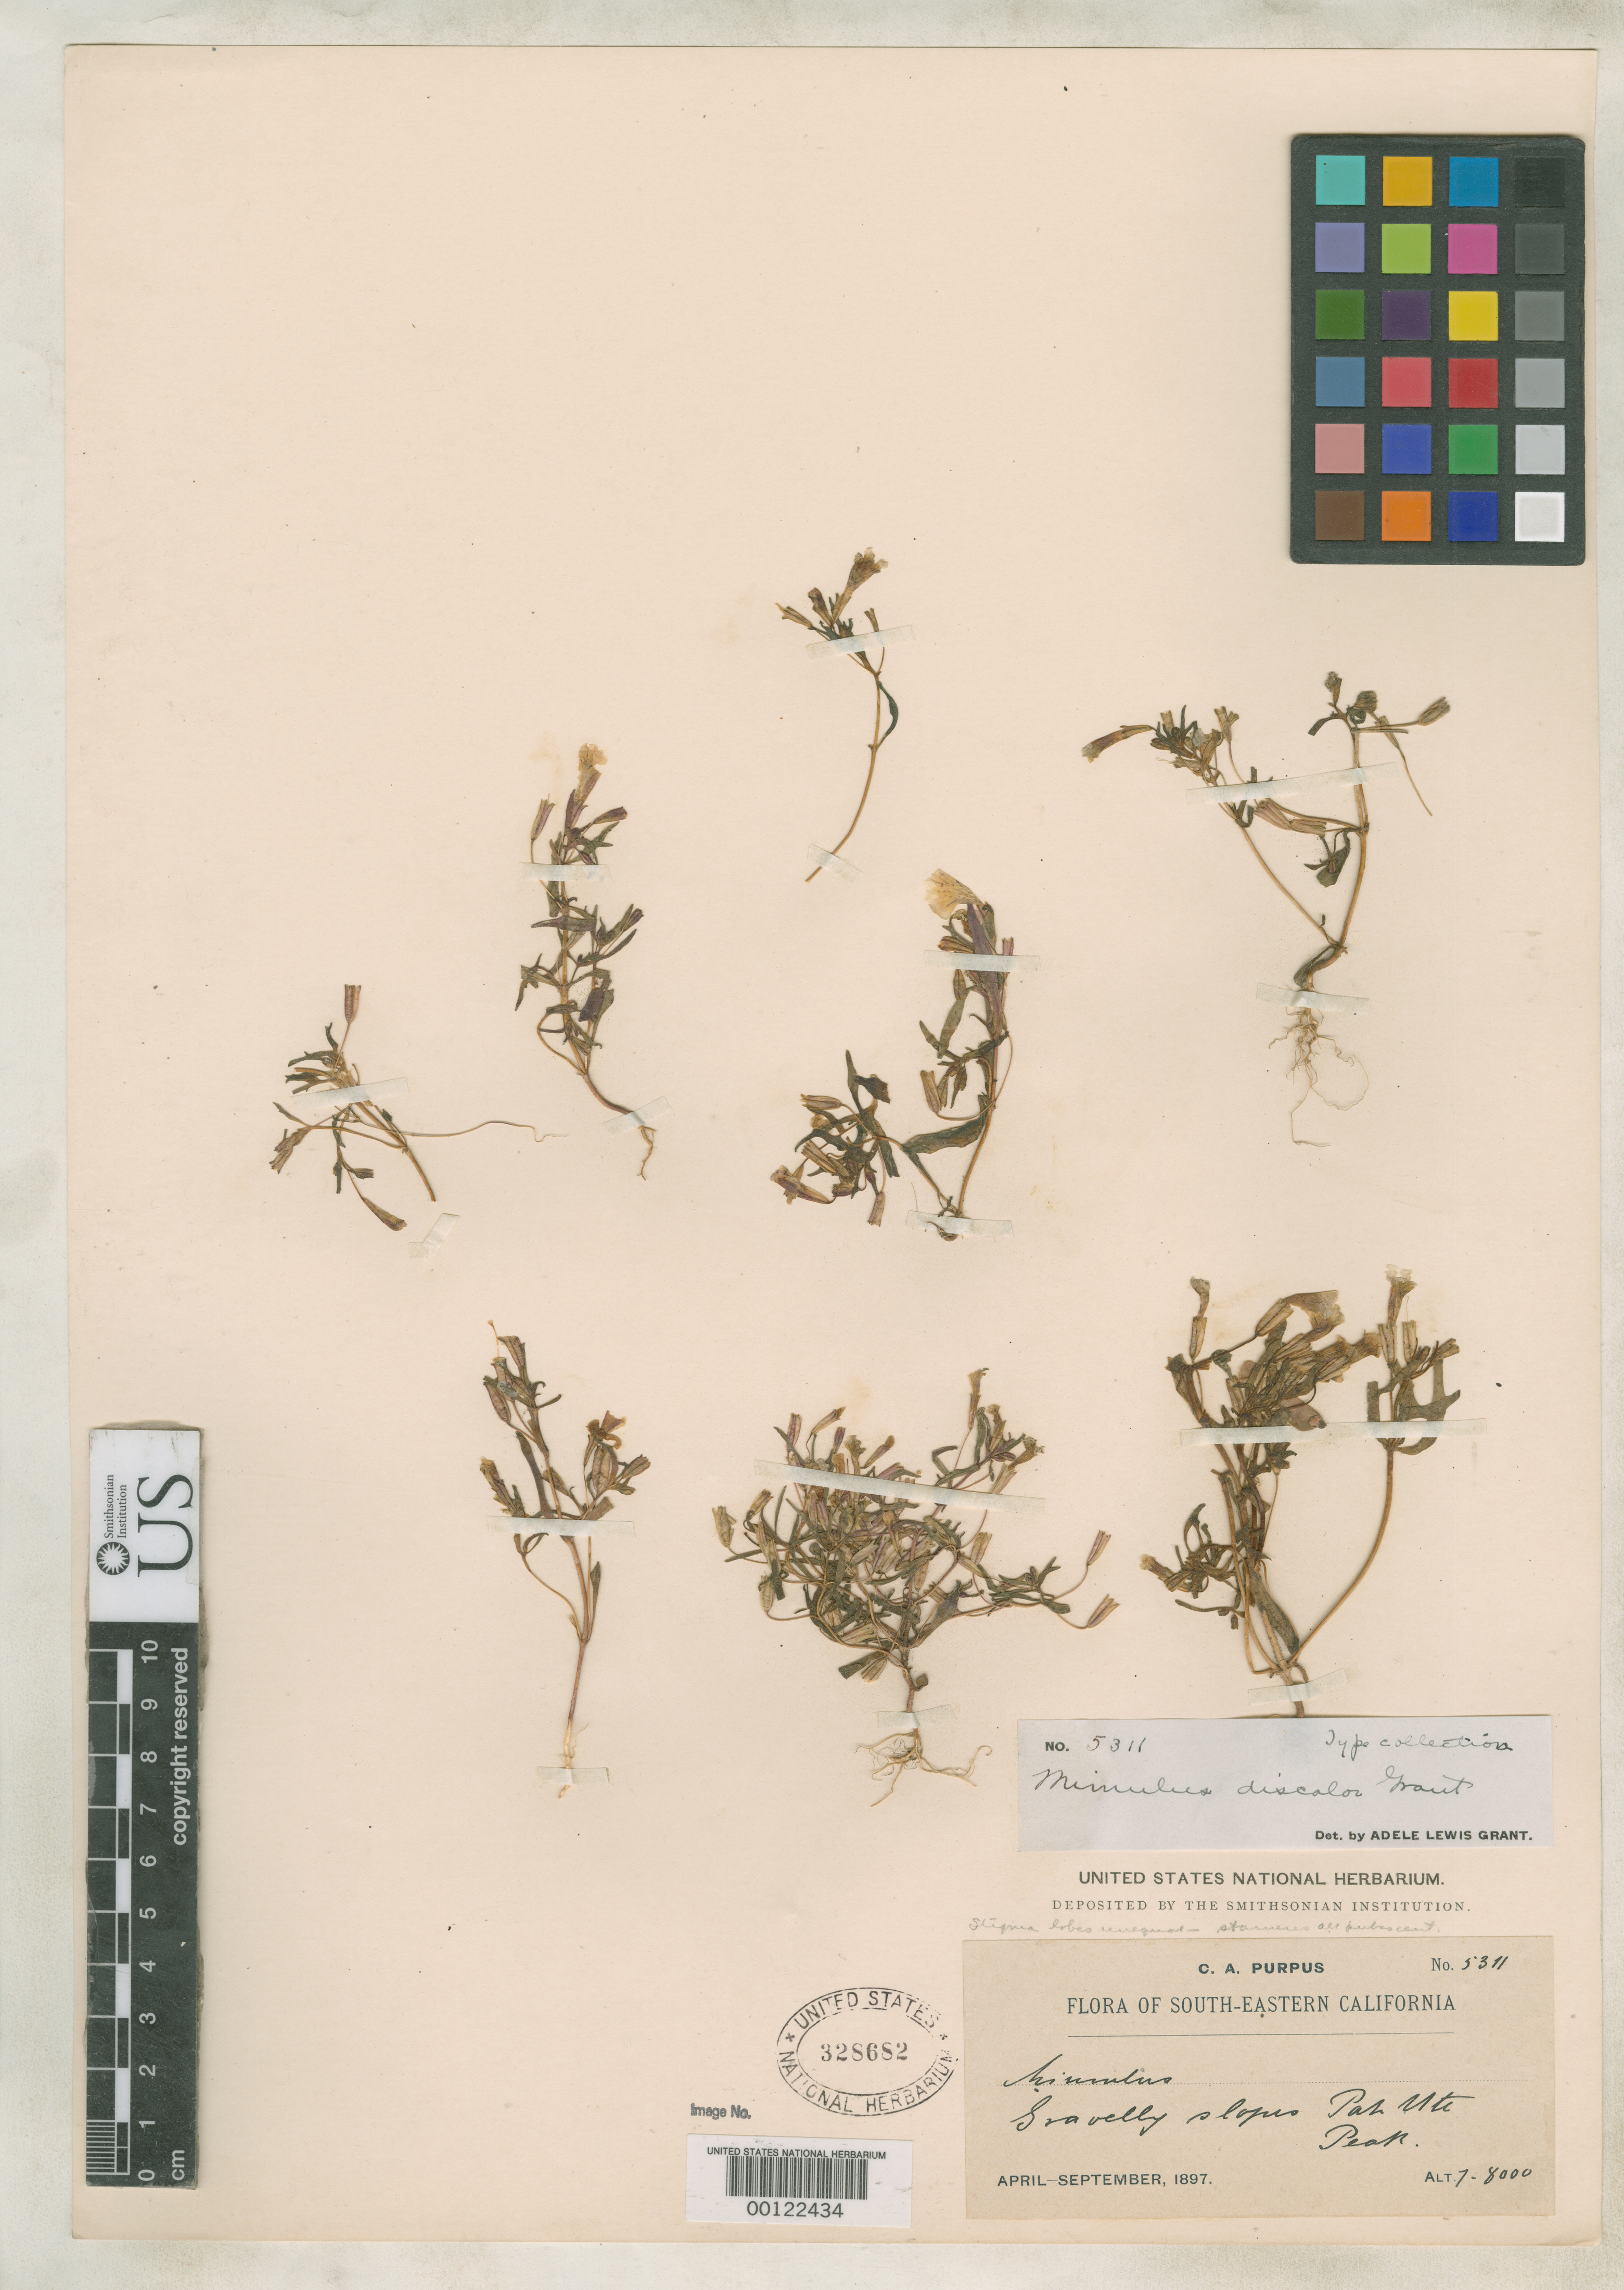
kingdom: Plantae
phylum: Tracheophyta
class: Magnoliopsida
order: Lamiales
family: Phrymaceae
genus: Mimulus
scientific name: Mimulus discolor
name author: A.L. Grant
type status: Isotype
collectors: C. A. Purpus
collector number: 5311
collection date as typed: Apr 1897 to -- Aug 1897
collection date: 1897-04/1897-08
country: United States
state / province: California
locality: Gravelly slopes Pah Ute Peak.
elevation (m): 2134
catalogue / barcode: US 328682